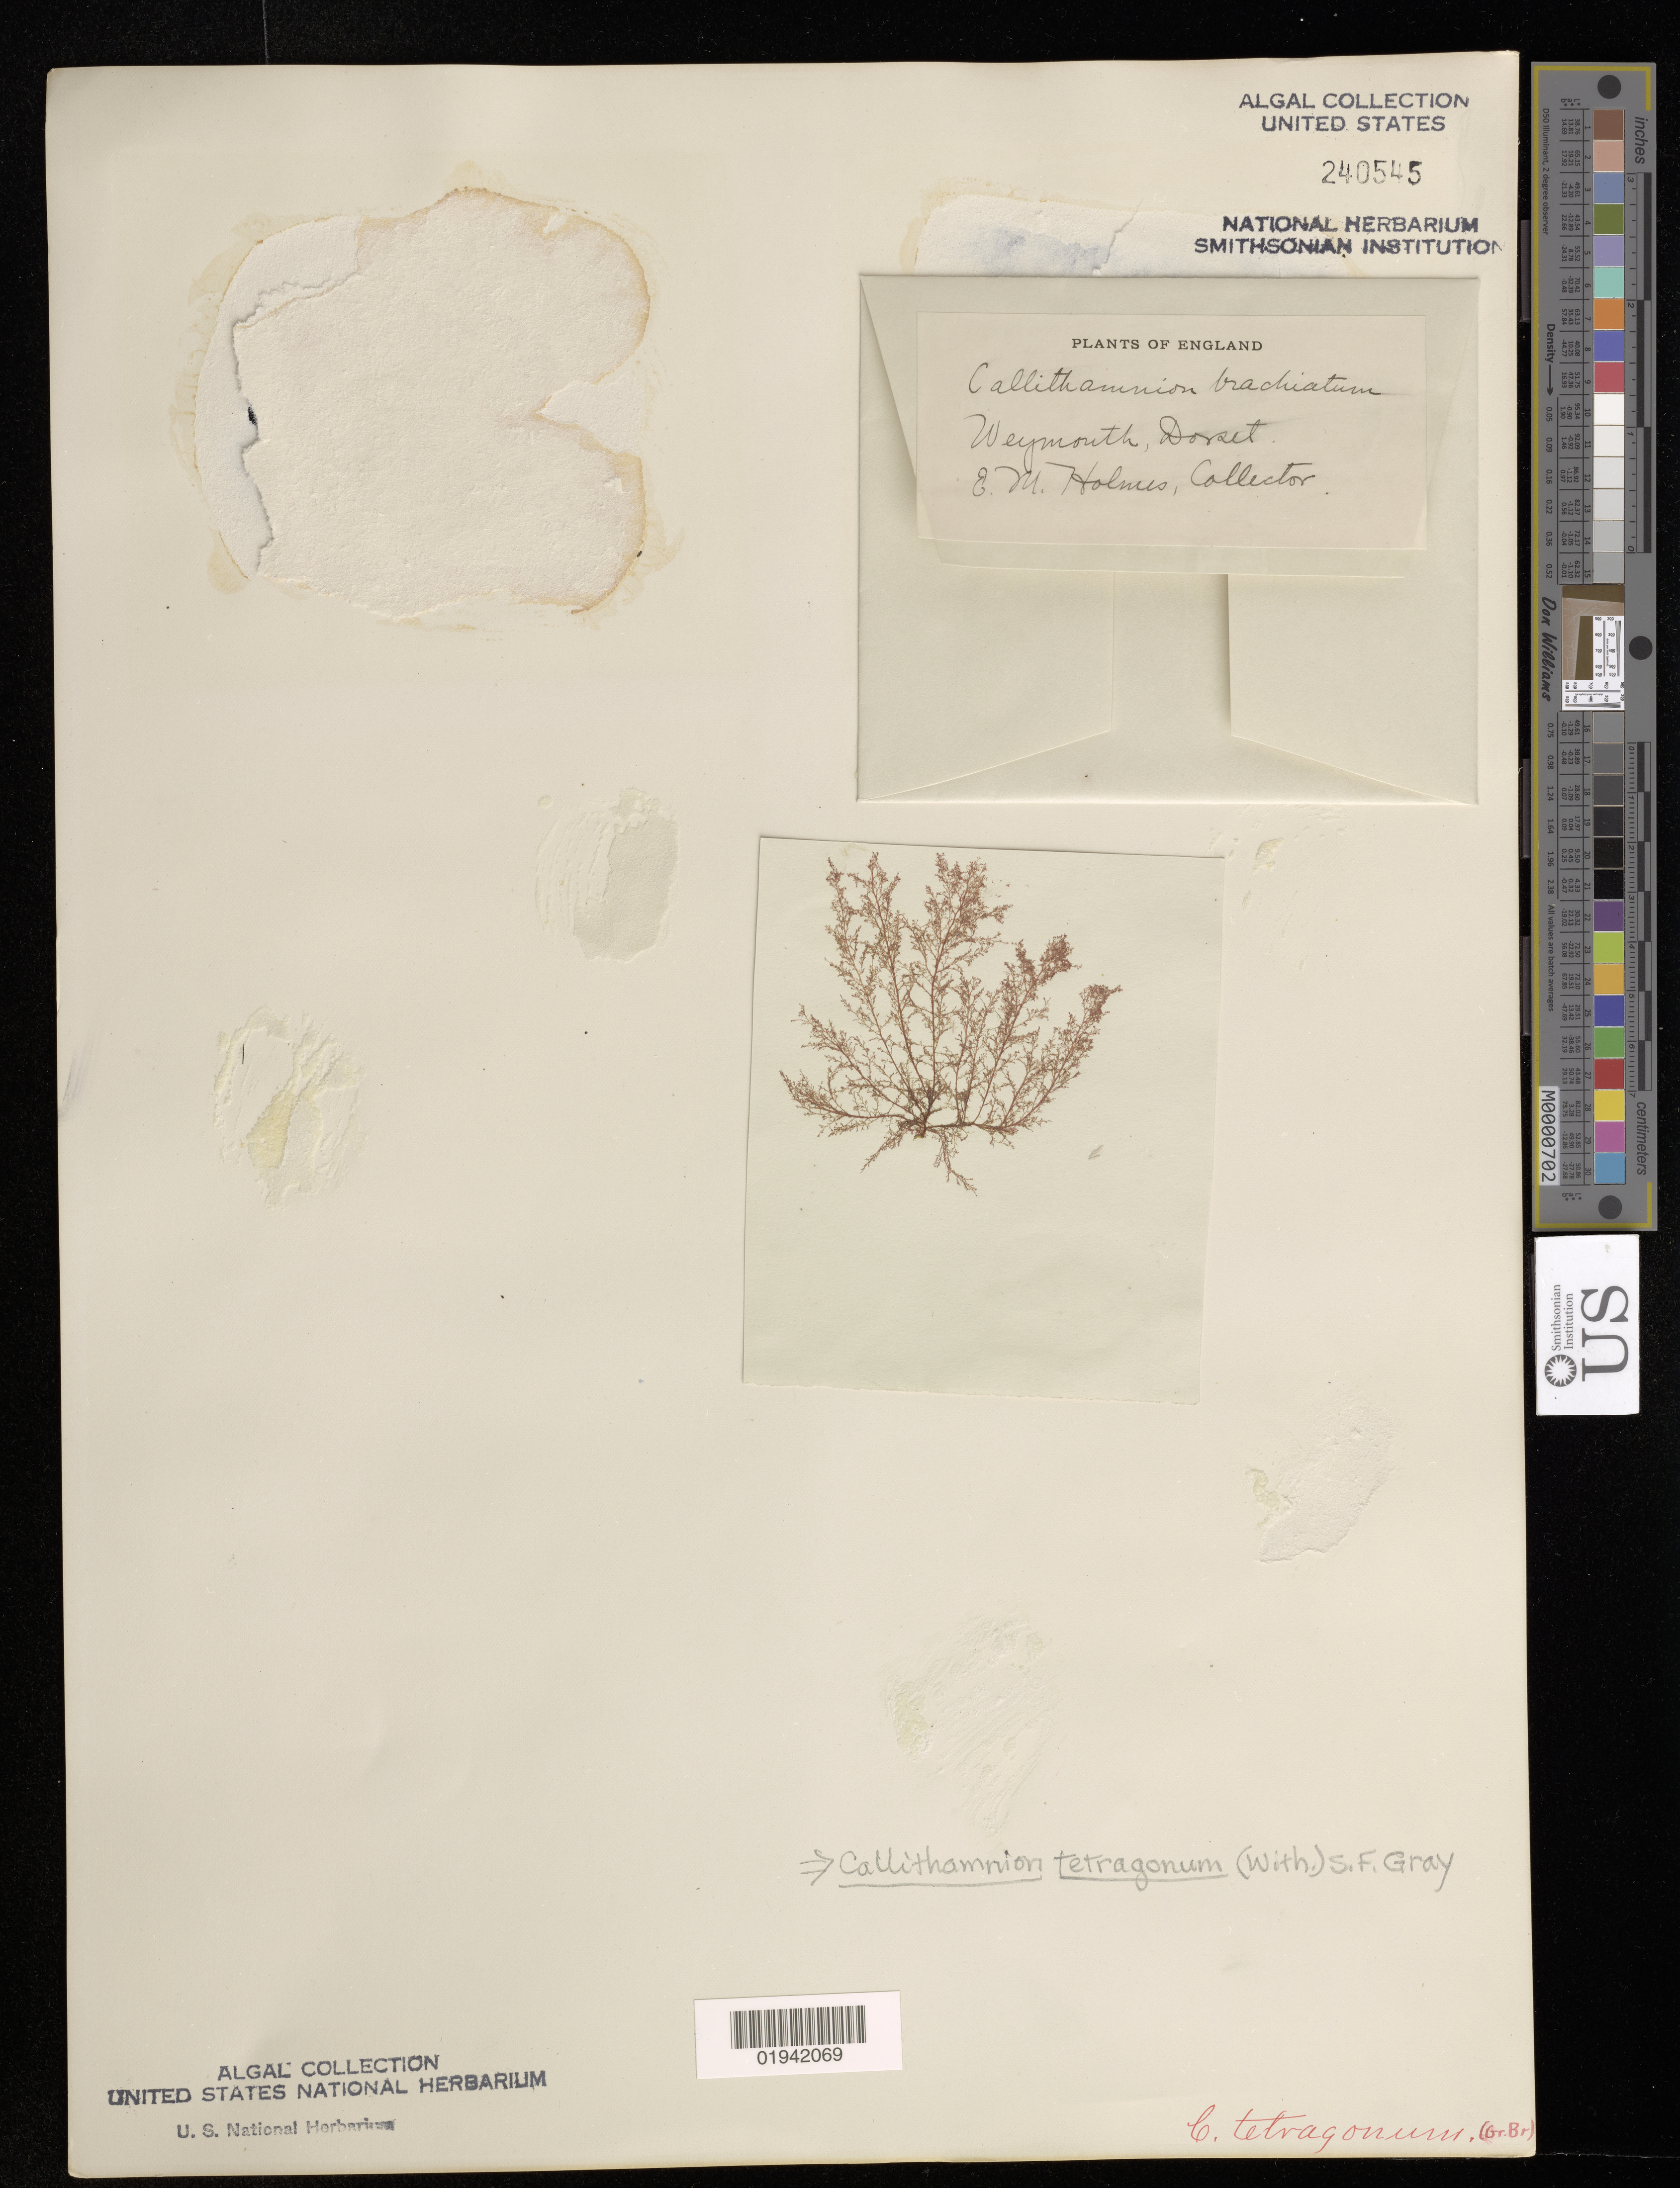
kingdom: Plantae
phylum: Rhodophyta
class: Florideophyceae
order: Ceramiales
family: Callithamniaceae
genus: Callithamnion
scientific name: Callithamnion tetragonum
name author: (With.) S.F. Gray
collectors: E. Holmes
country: United Kingdom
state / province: England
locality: Weymouth, Dorset.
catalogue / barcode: US 240545